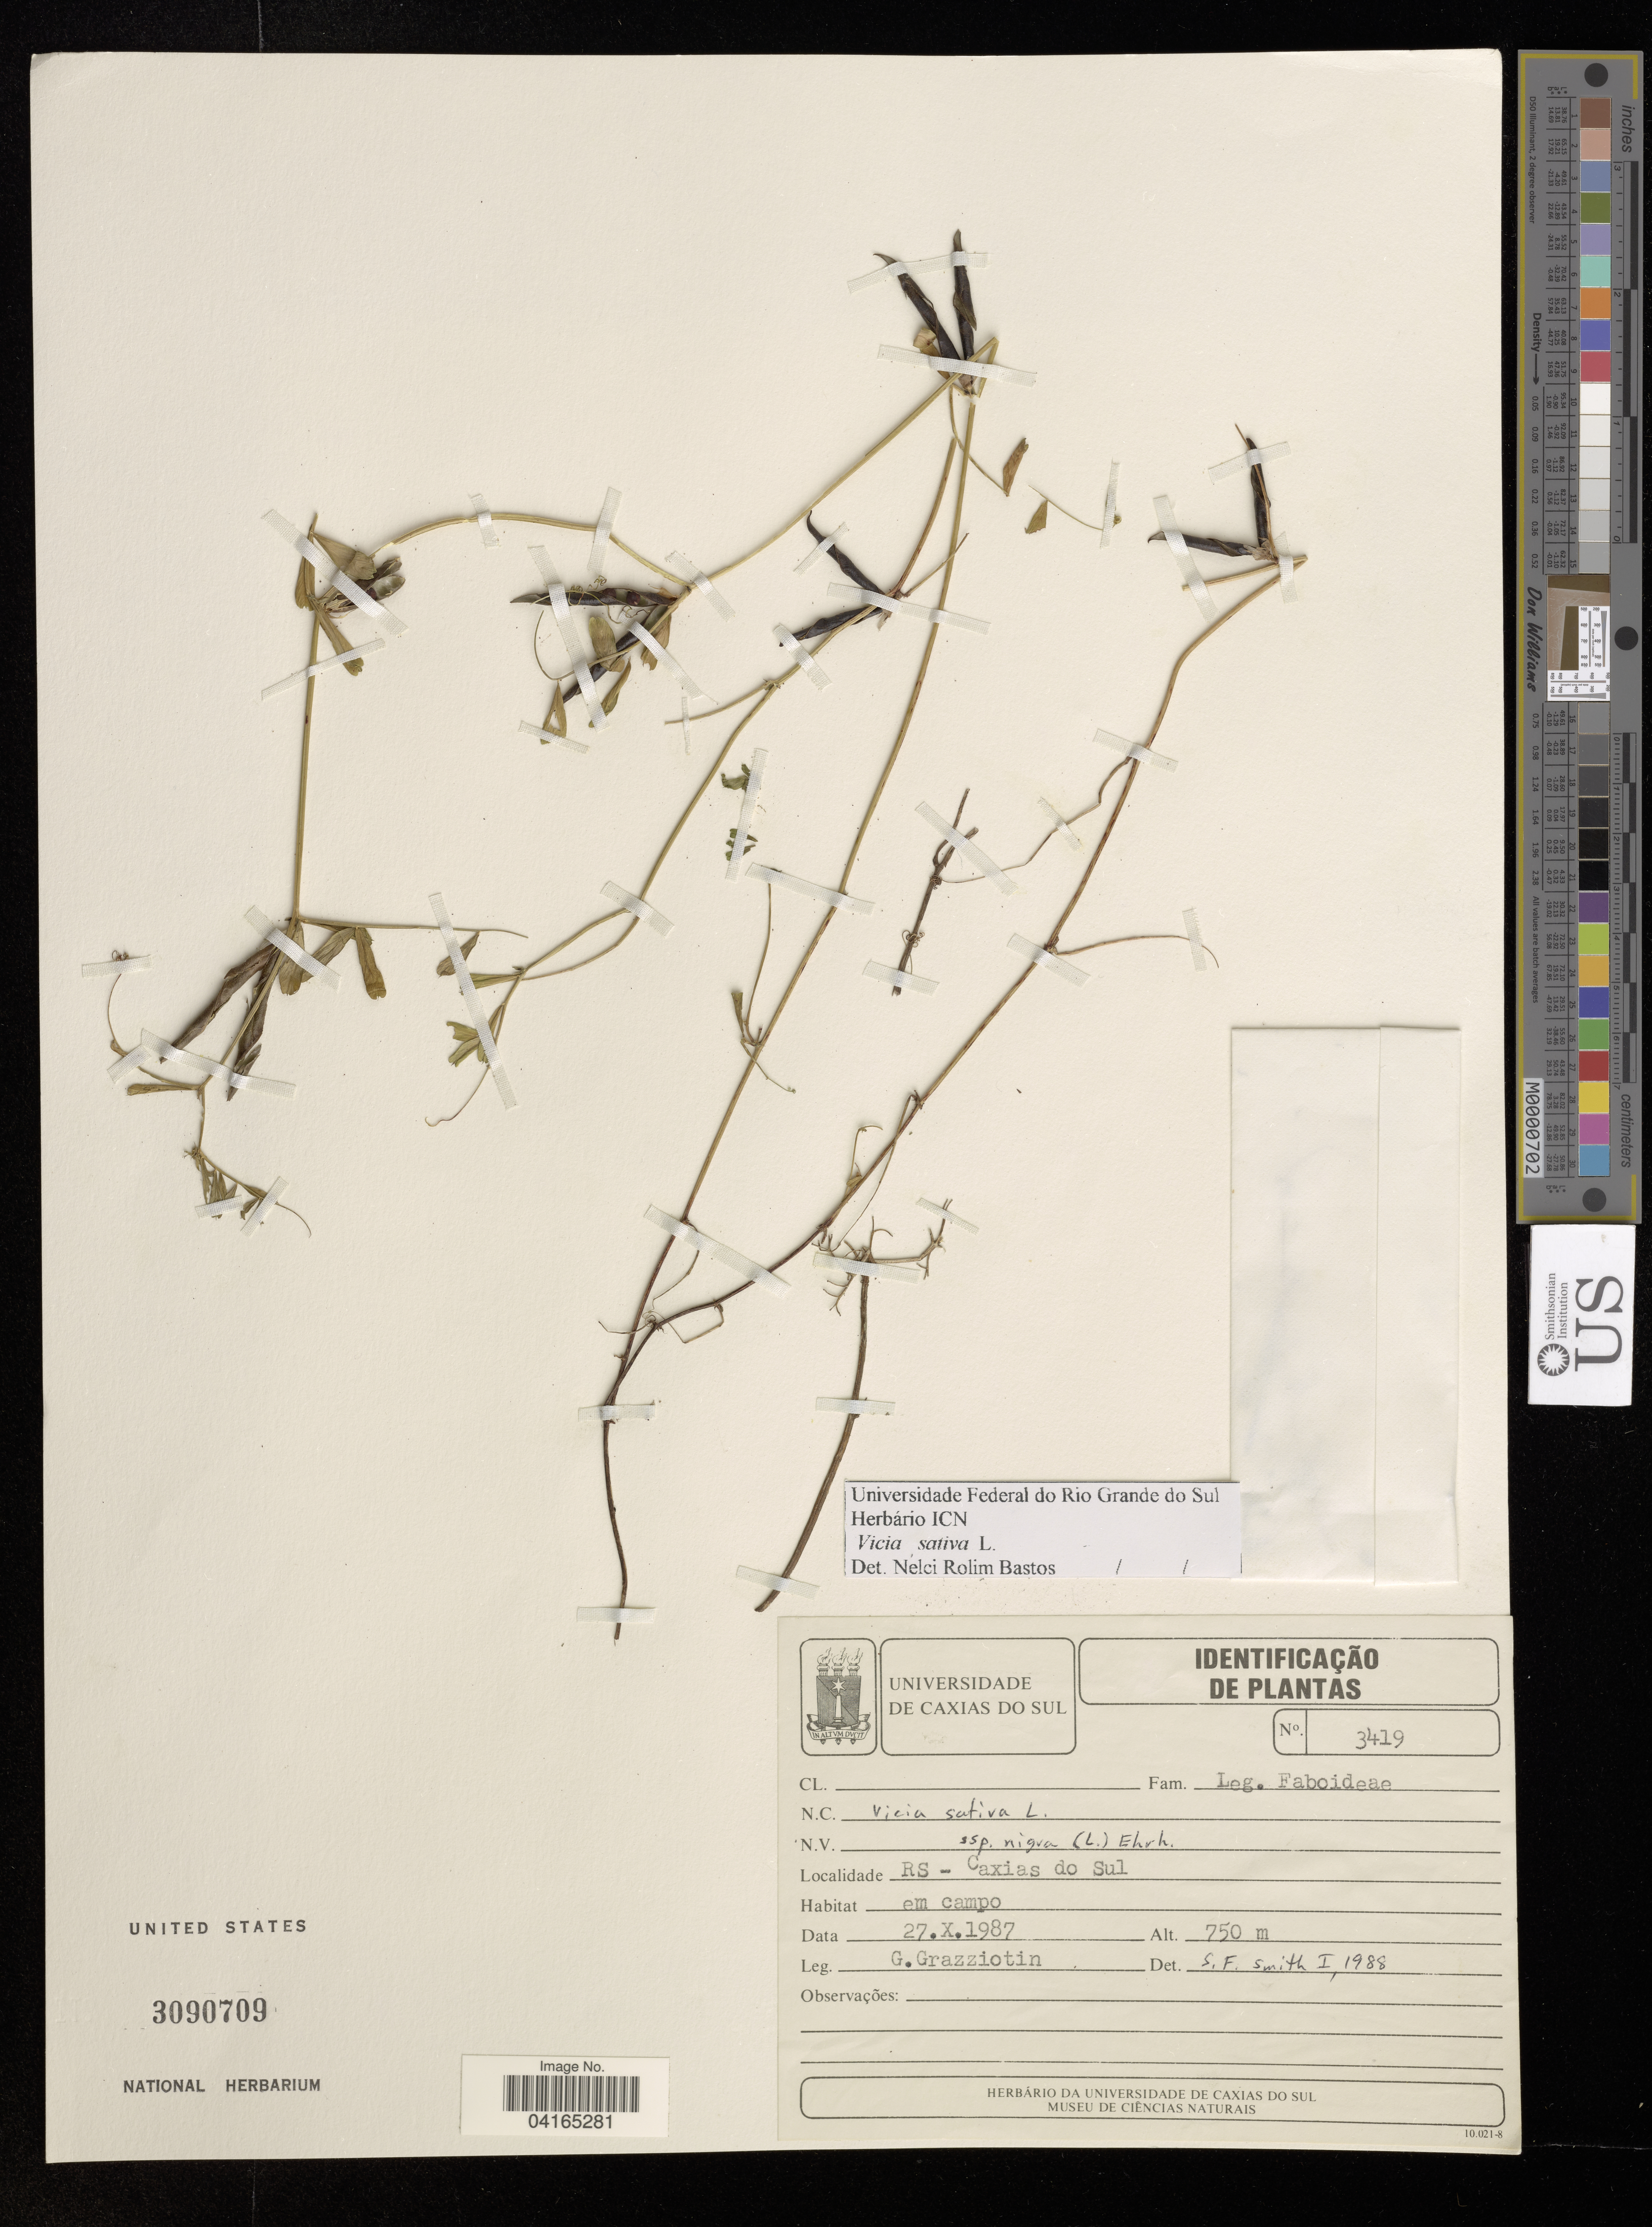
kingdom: Plantae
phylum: Tracheophyta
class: Magnoliopsida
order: Fabales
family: Fabaceae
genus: Vicia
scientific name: Vicia sativa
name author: L.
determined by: Hechenleitner, Paulina, RBG Edinburgh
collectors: G. Grazziotin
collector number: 3419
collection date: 1987-10-27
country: Brazil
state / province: Rio Grande do Sul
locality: Caxias do Sul.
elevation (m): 750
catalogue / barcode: US 3090709